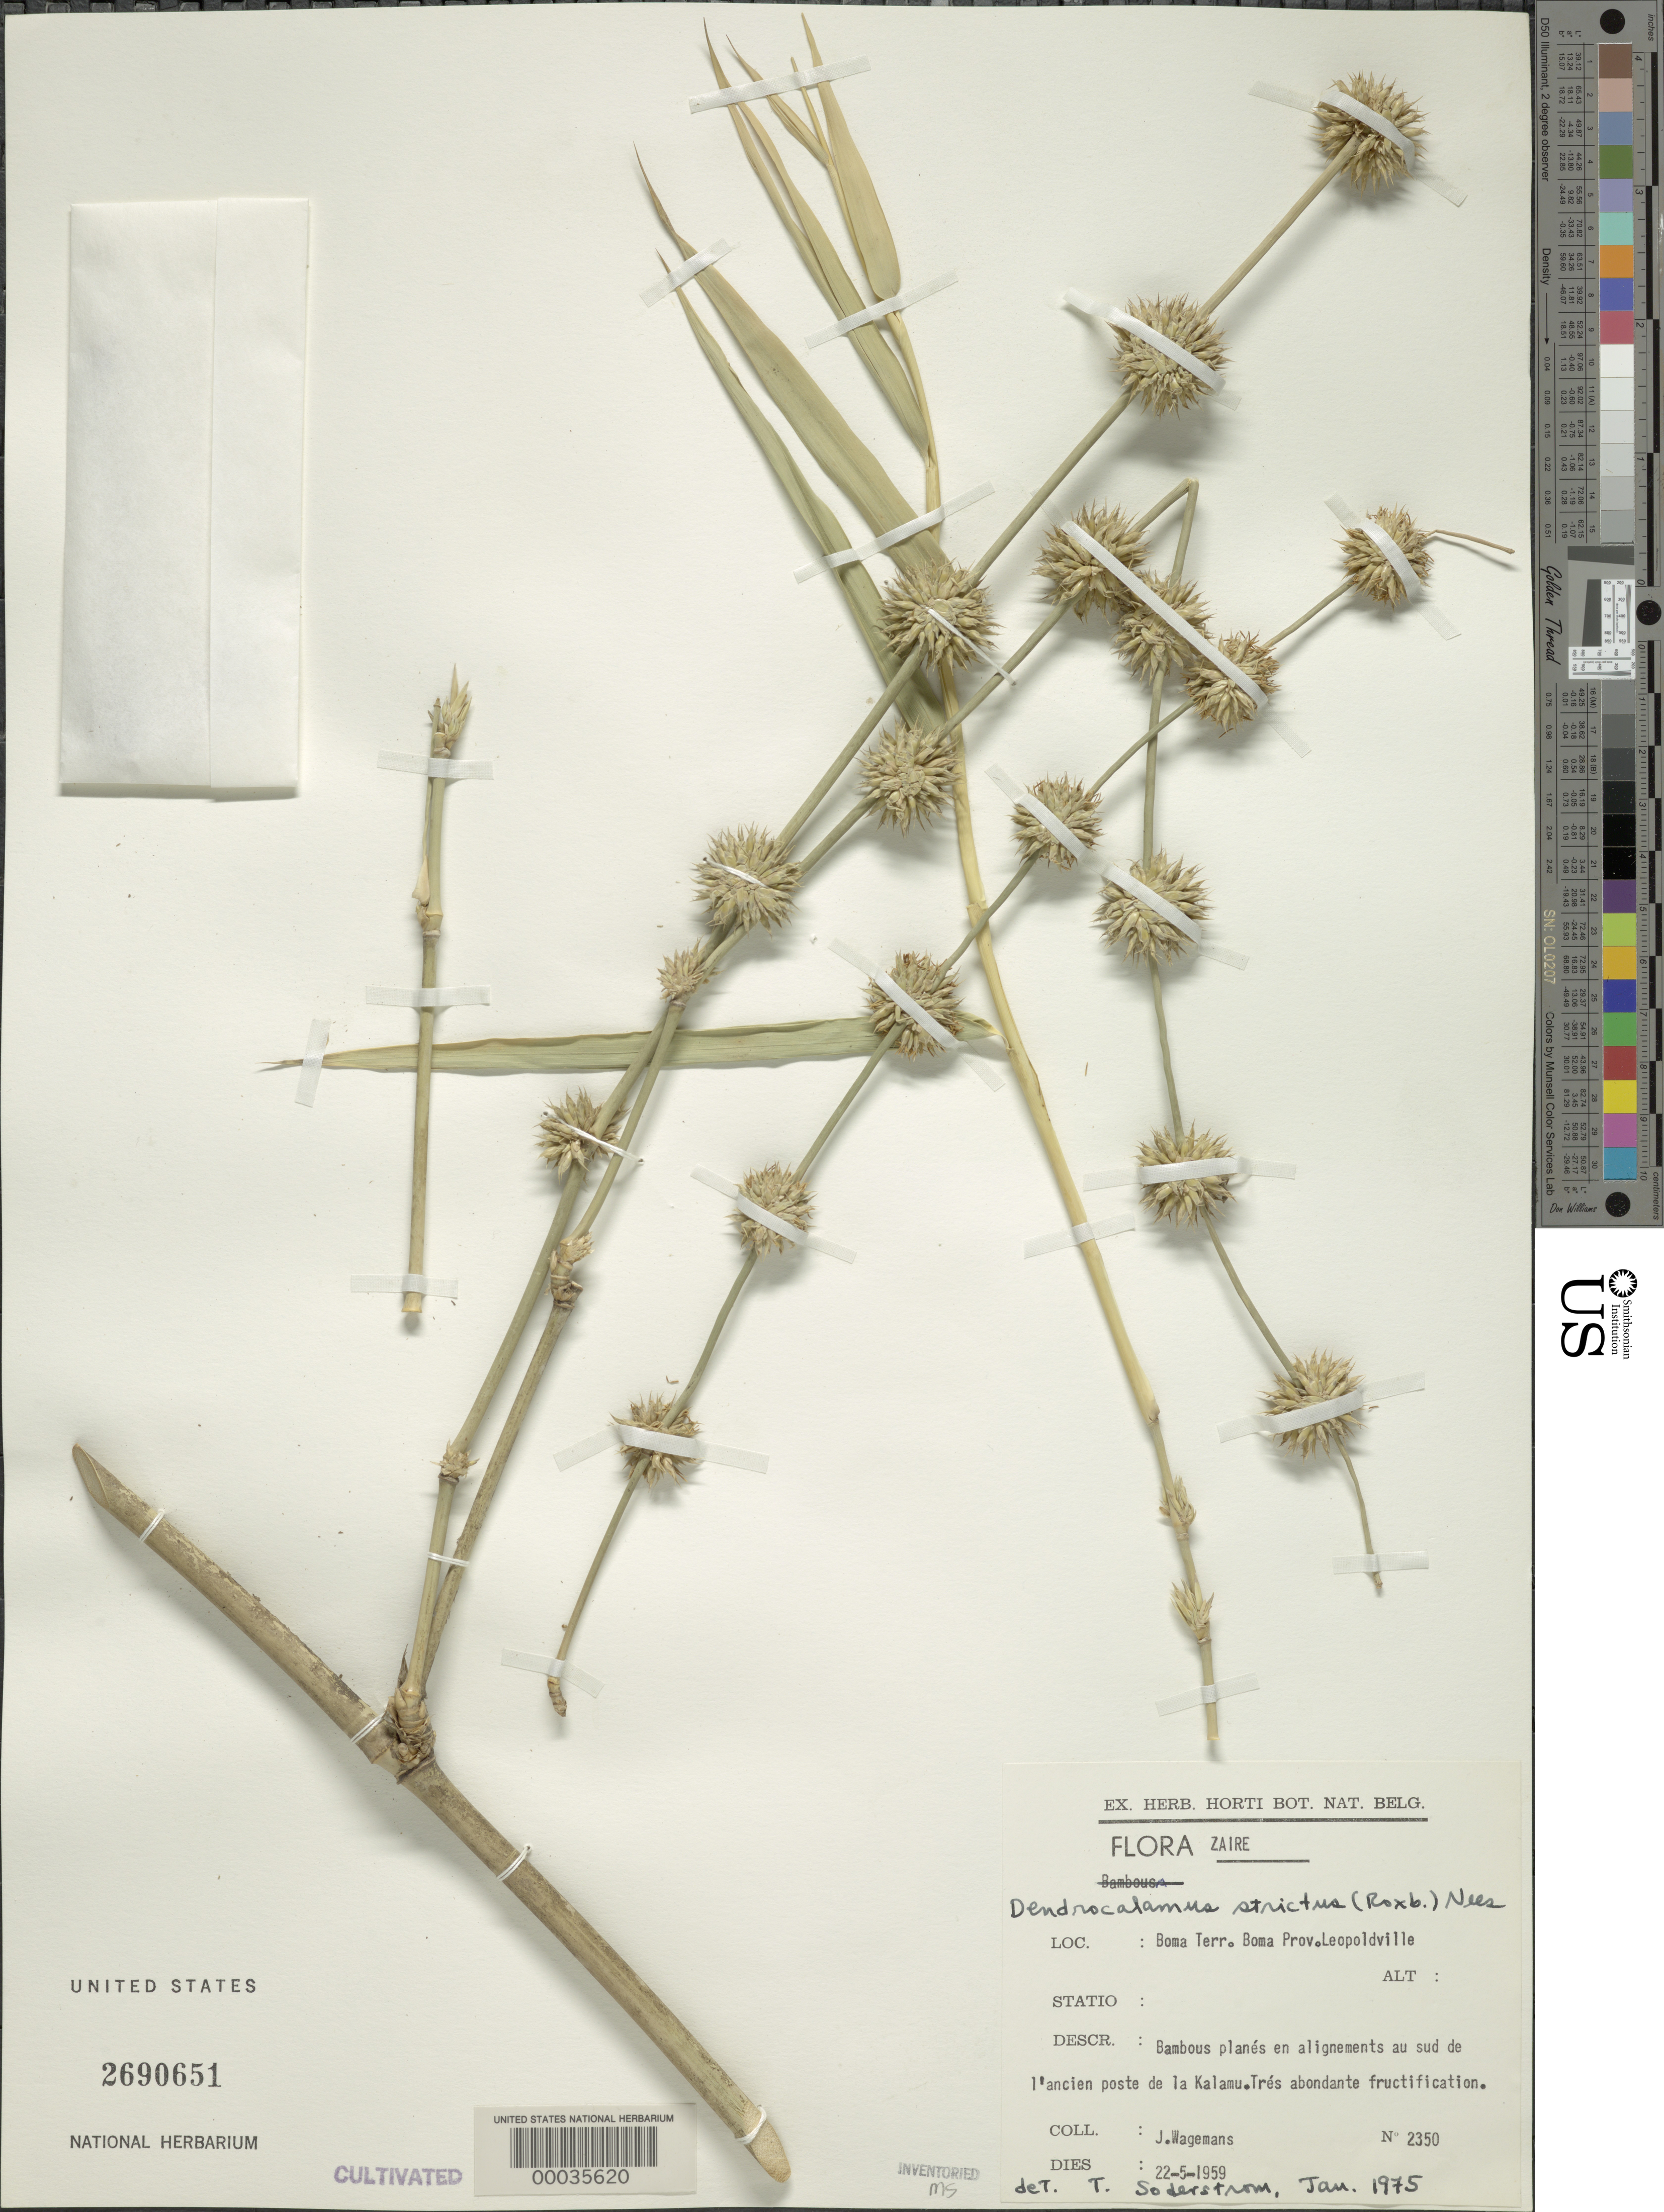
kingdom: Plantae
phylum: Tracheophyta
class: Liliopsida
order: Poales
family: Poaceae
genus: Dendrocalamus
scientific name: Dendrocalamus strictus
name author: (Roxb.) Nees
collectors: J. Thiry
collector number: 2350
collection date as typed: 22 May 1959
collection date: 1959-05-22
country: Congo, Democratic Republic of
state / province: Kinshasa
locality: Boma, Leopoldville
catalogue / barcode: US 2690651